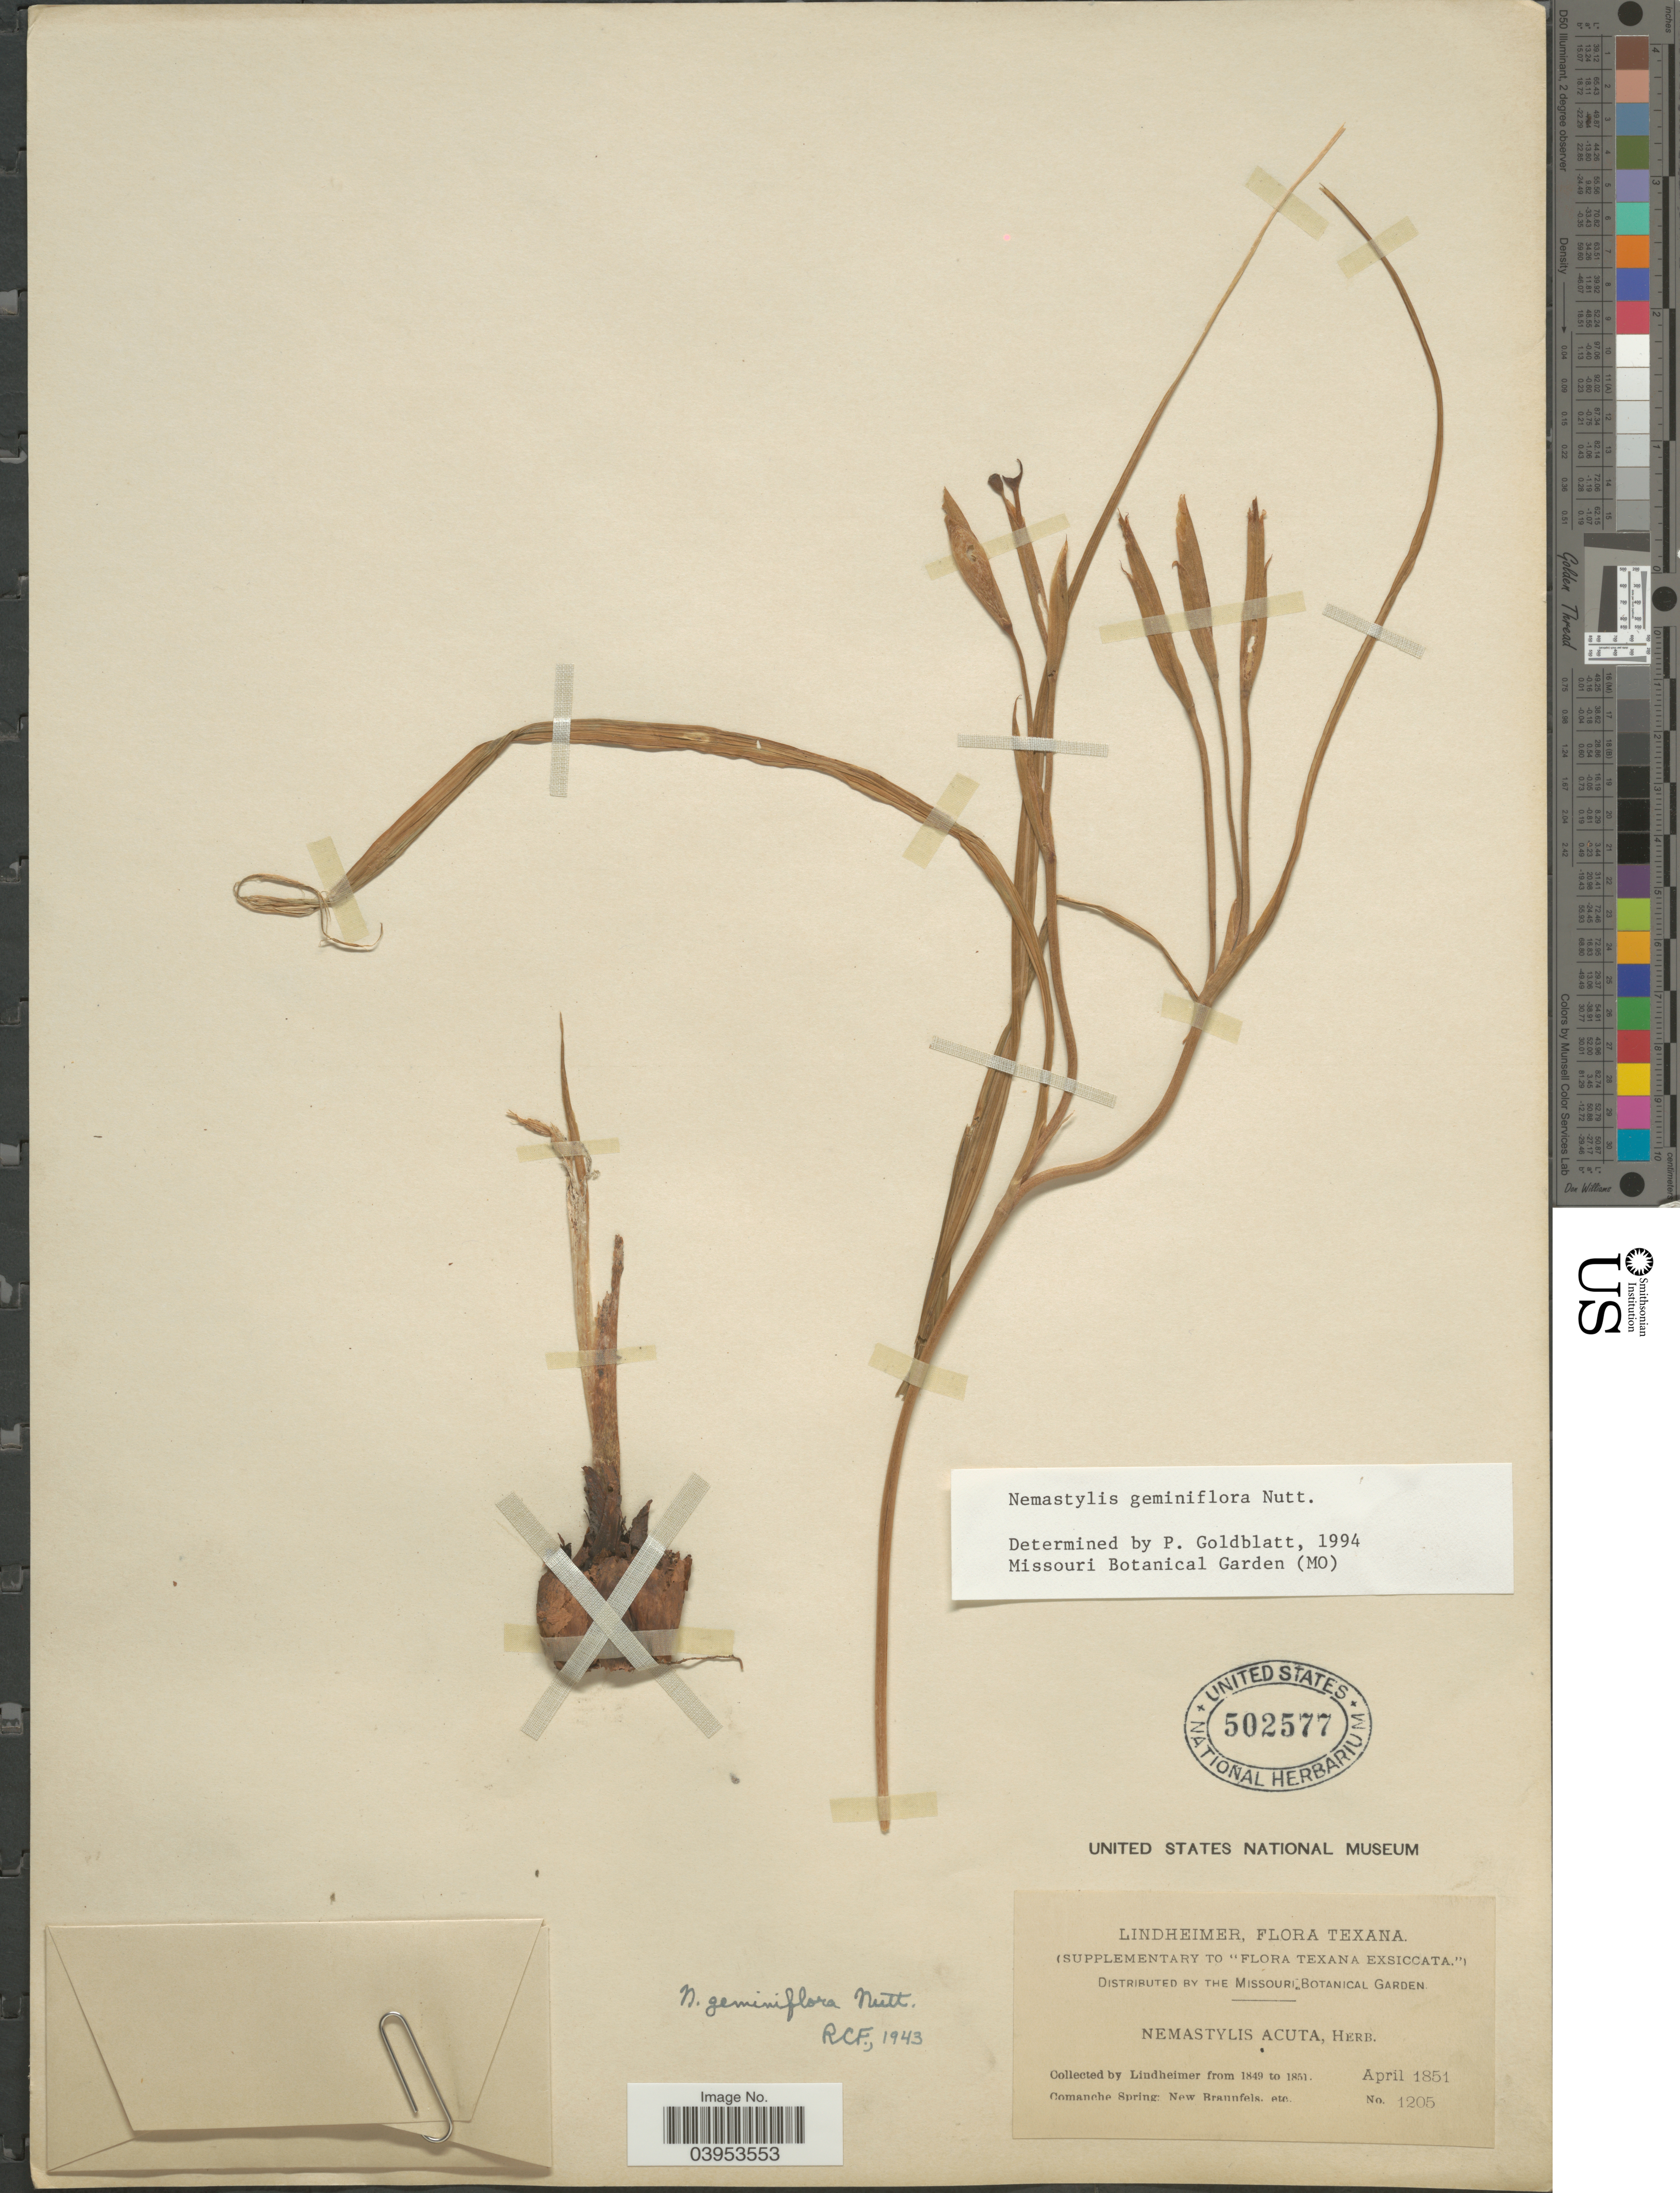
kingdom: Plantae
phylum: Tracheophyta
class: Liliopsida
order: Asparagales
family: Iridaceae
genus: Nemastylis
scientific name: Nemastylis geminiflora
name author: Nutt.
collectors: -. Lindheimer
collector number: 1205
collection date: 1851-04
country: United States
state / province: Texas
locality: Comanche Spring: New Braunfels, etc.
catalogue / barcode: US 502577